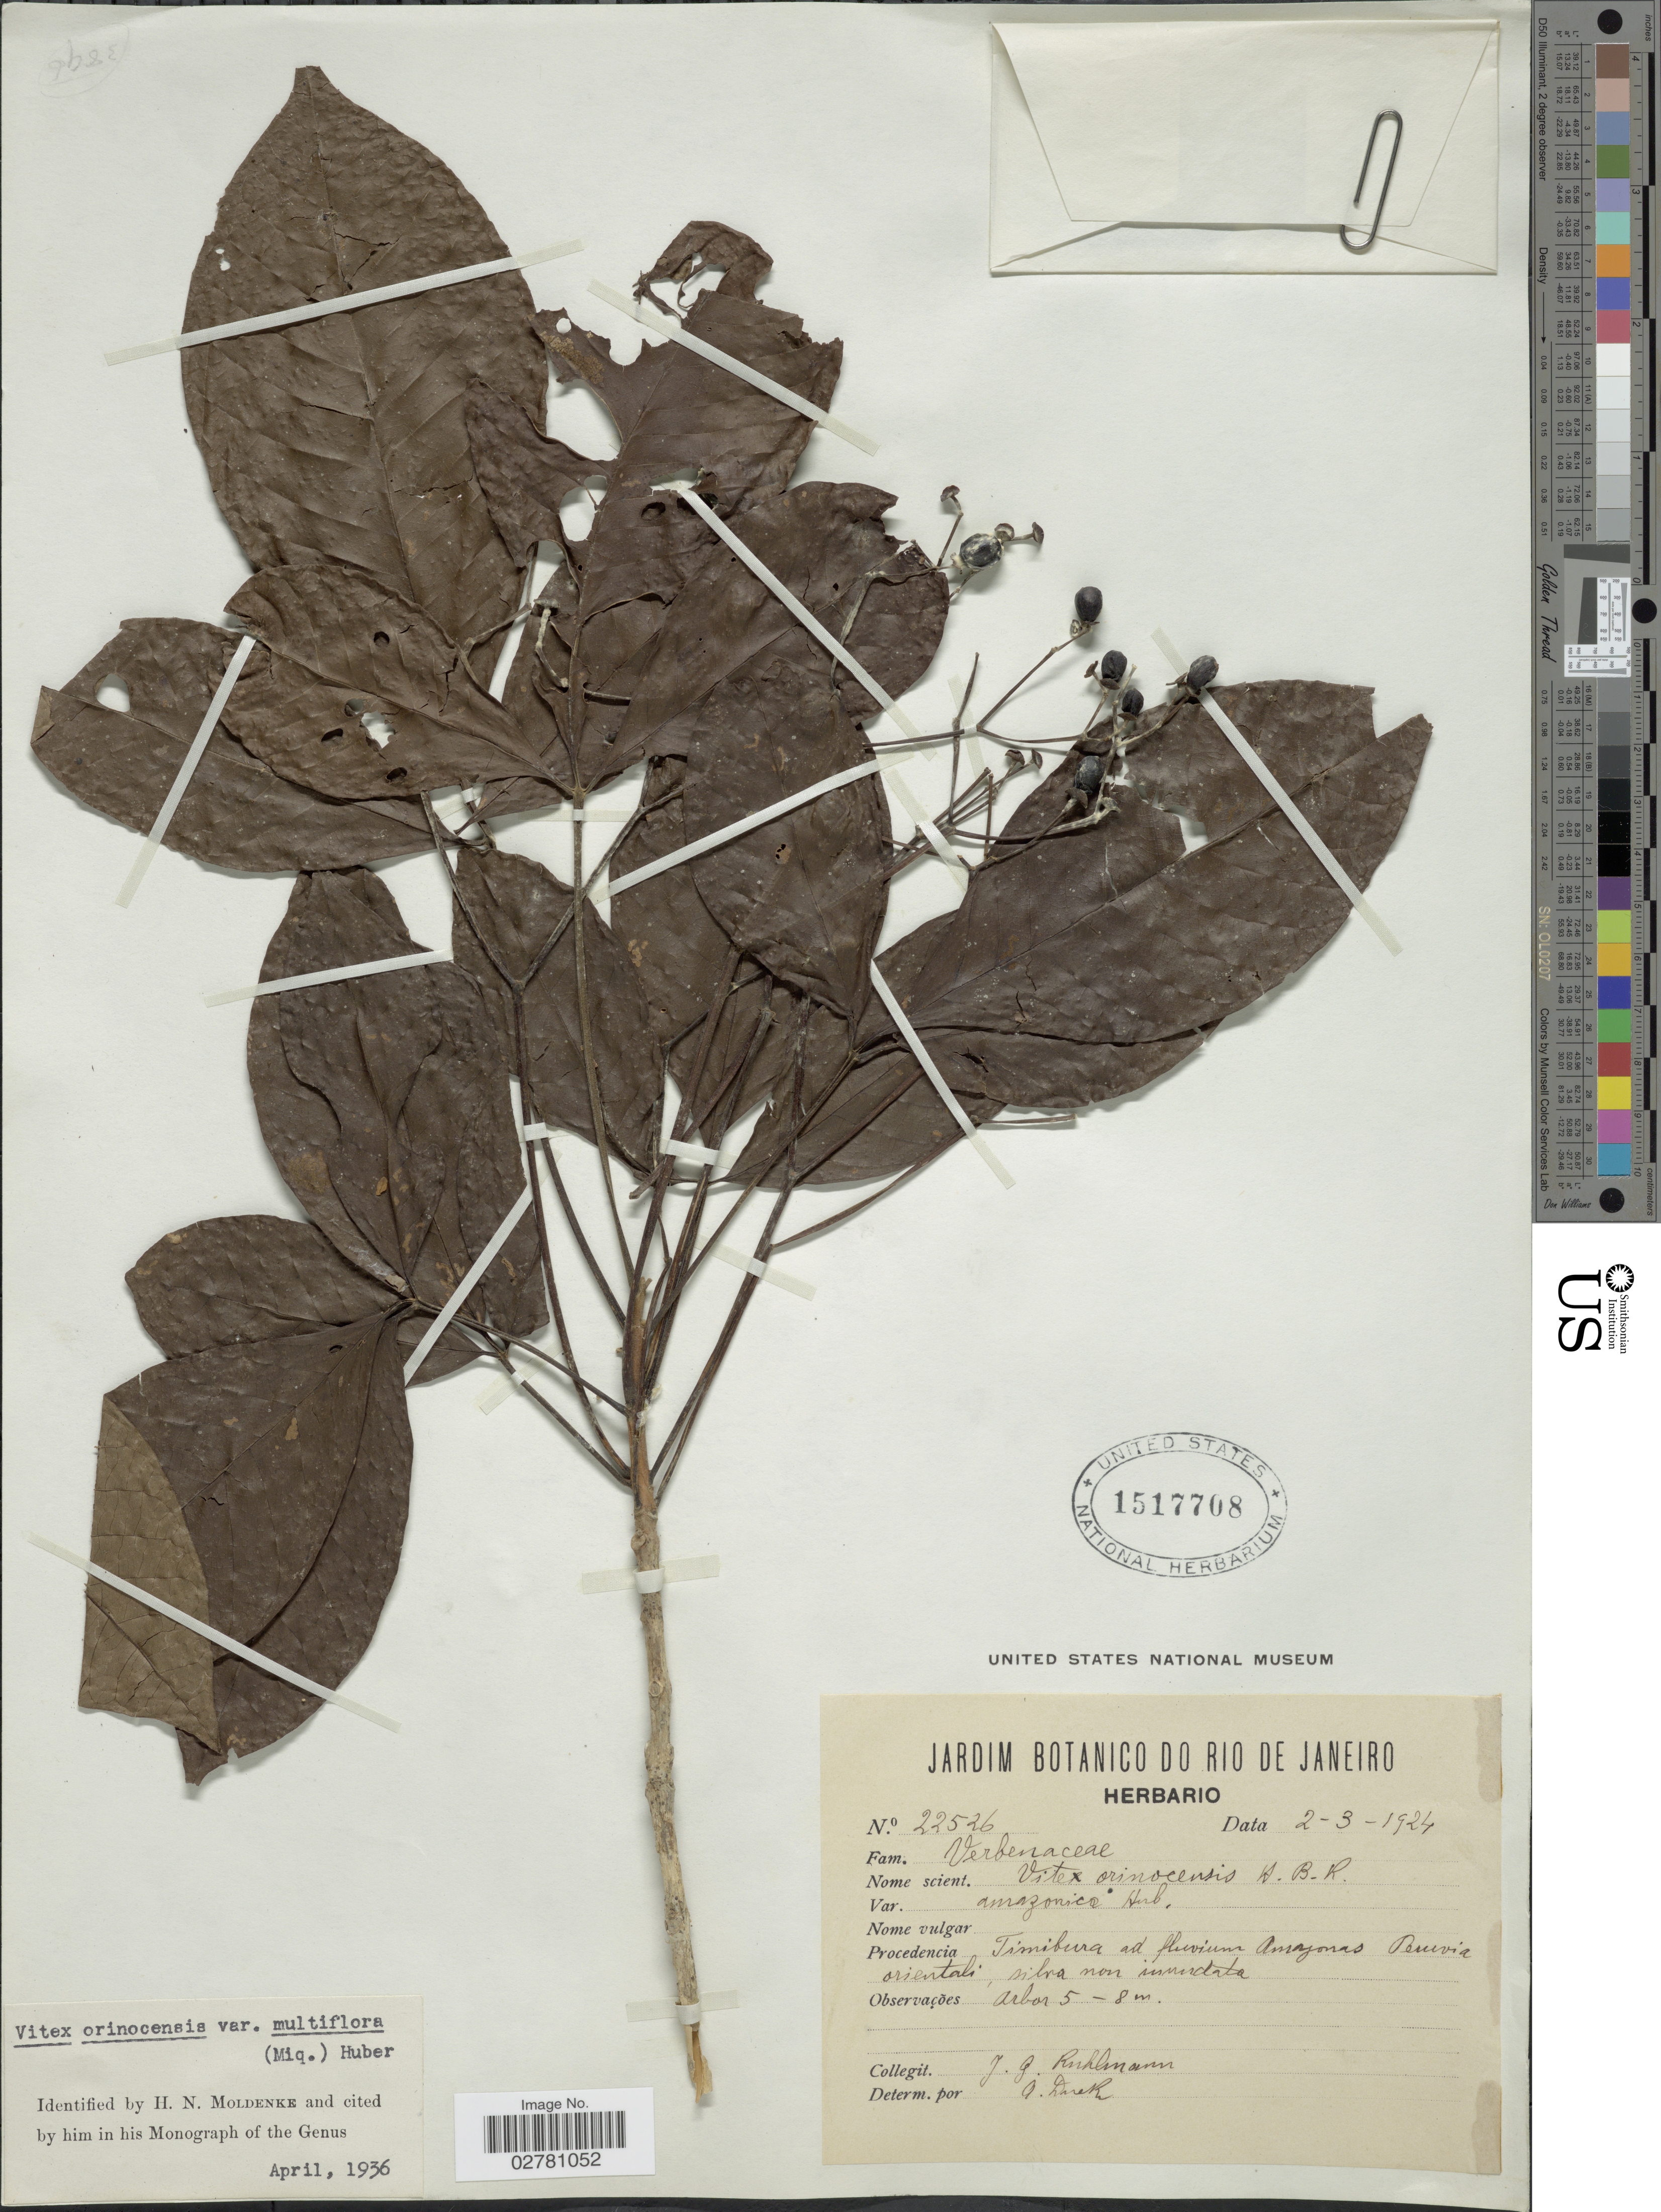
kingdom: Plantae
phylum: Tracheophyta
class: Magnoliopsida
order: Lamiales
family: Lamiaceae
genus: Vitex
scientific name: Vitex orinocensis var. multiflora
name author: (Miq.) Huber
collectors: J. G. Kuhlmann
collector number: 22526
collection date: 1924-03-02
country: Peru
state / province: Amazonas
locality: Timibura ad fluvium Amazonas Peruvia orientali, silva non inundata.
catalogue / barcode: US 1517708